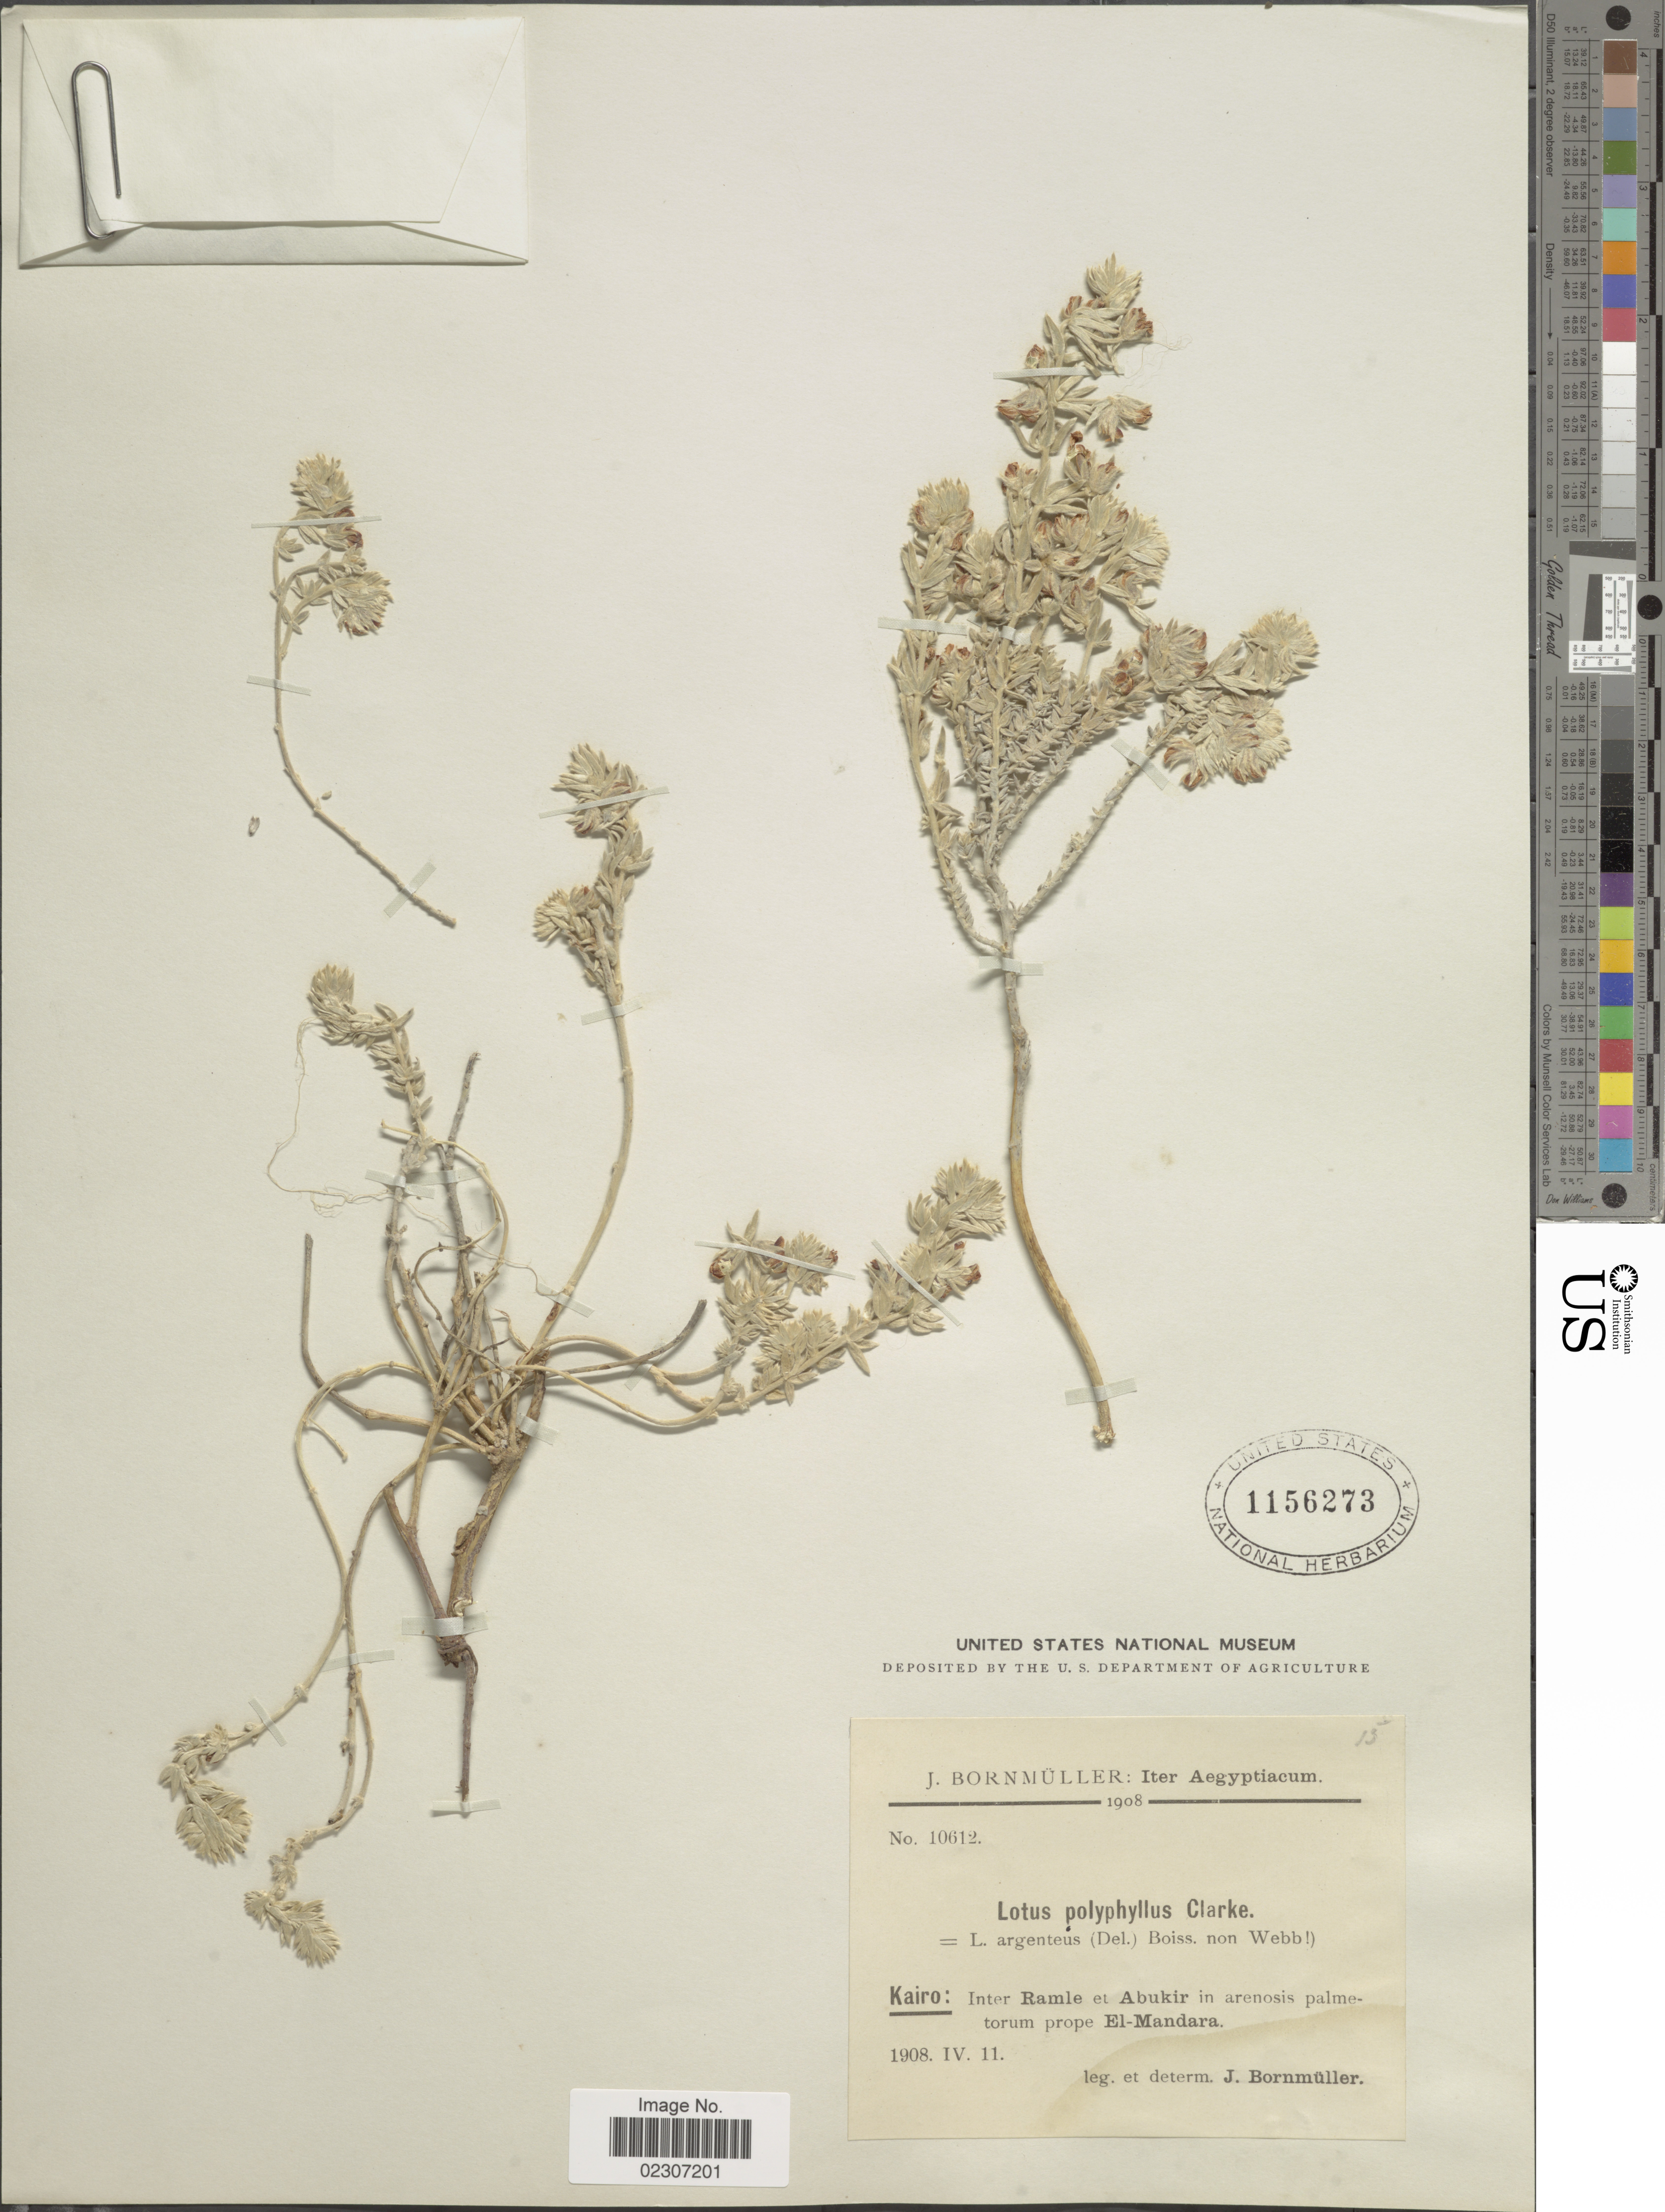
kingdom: Plantae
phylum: Tracheophyta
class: Magnoliopsida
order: Fabales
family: Fabaceae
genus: Lotus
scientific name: Lotus polyphyllus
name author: E.D. Clarke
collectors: J. Bornmüller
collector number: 10612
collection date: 1908-04-11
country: Egypt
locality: Kairo: Inter Ramle et Abukir in arenosis plametorum prope El-Mandara.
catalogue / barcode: US 1156273